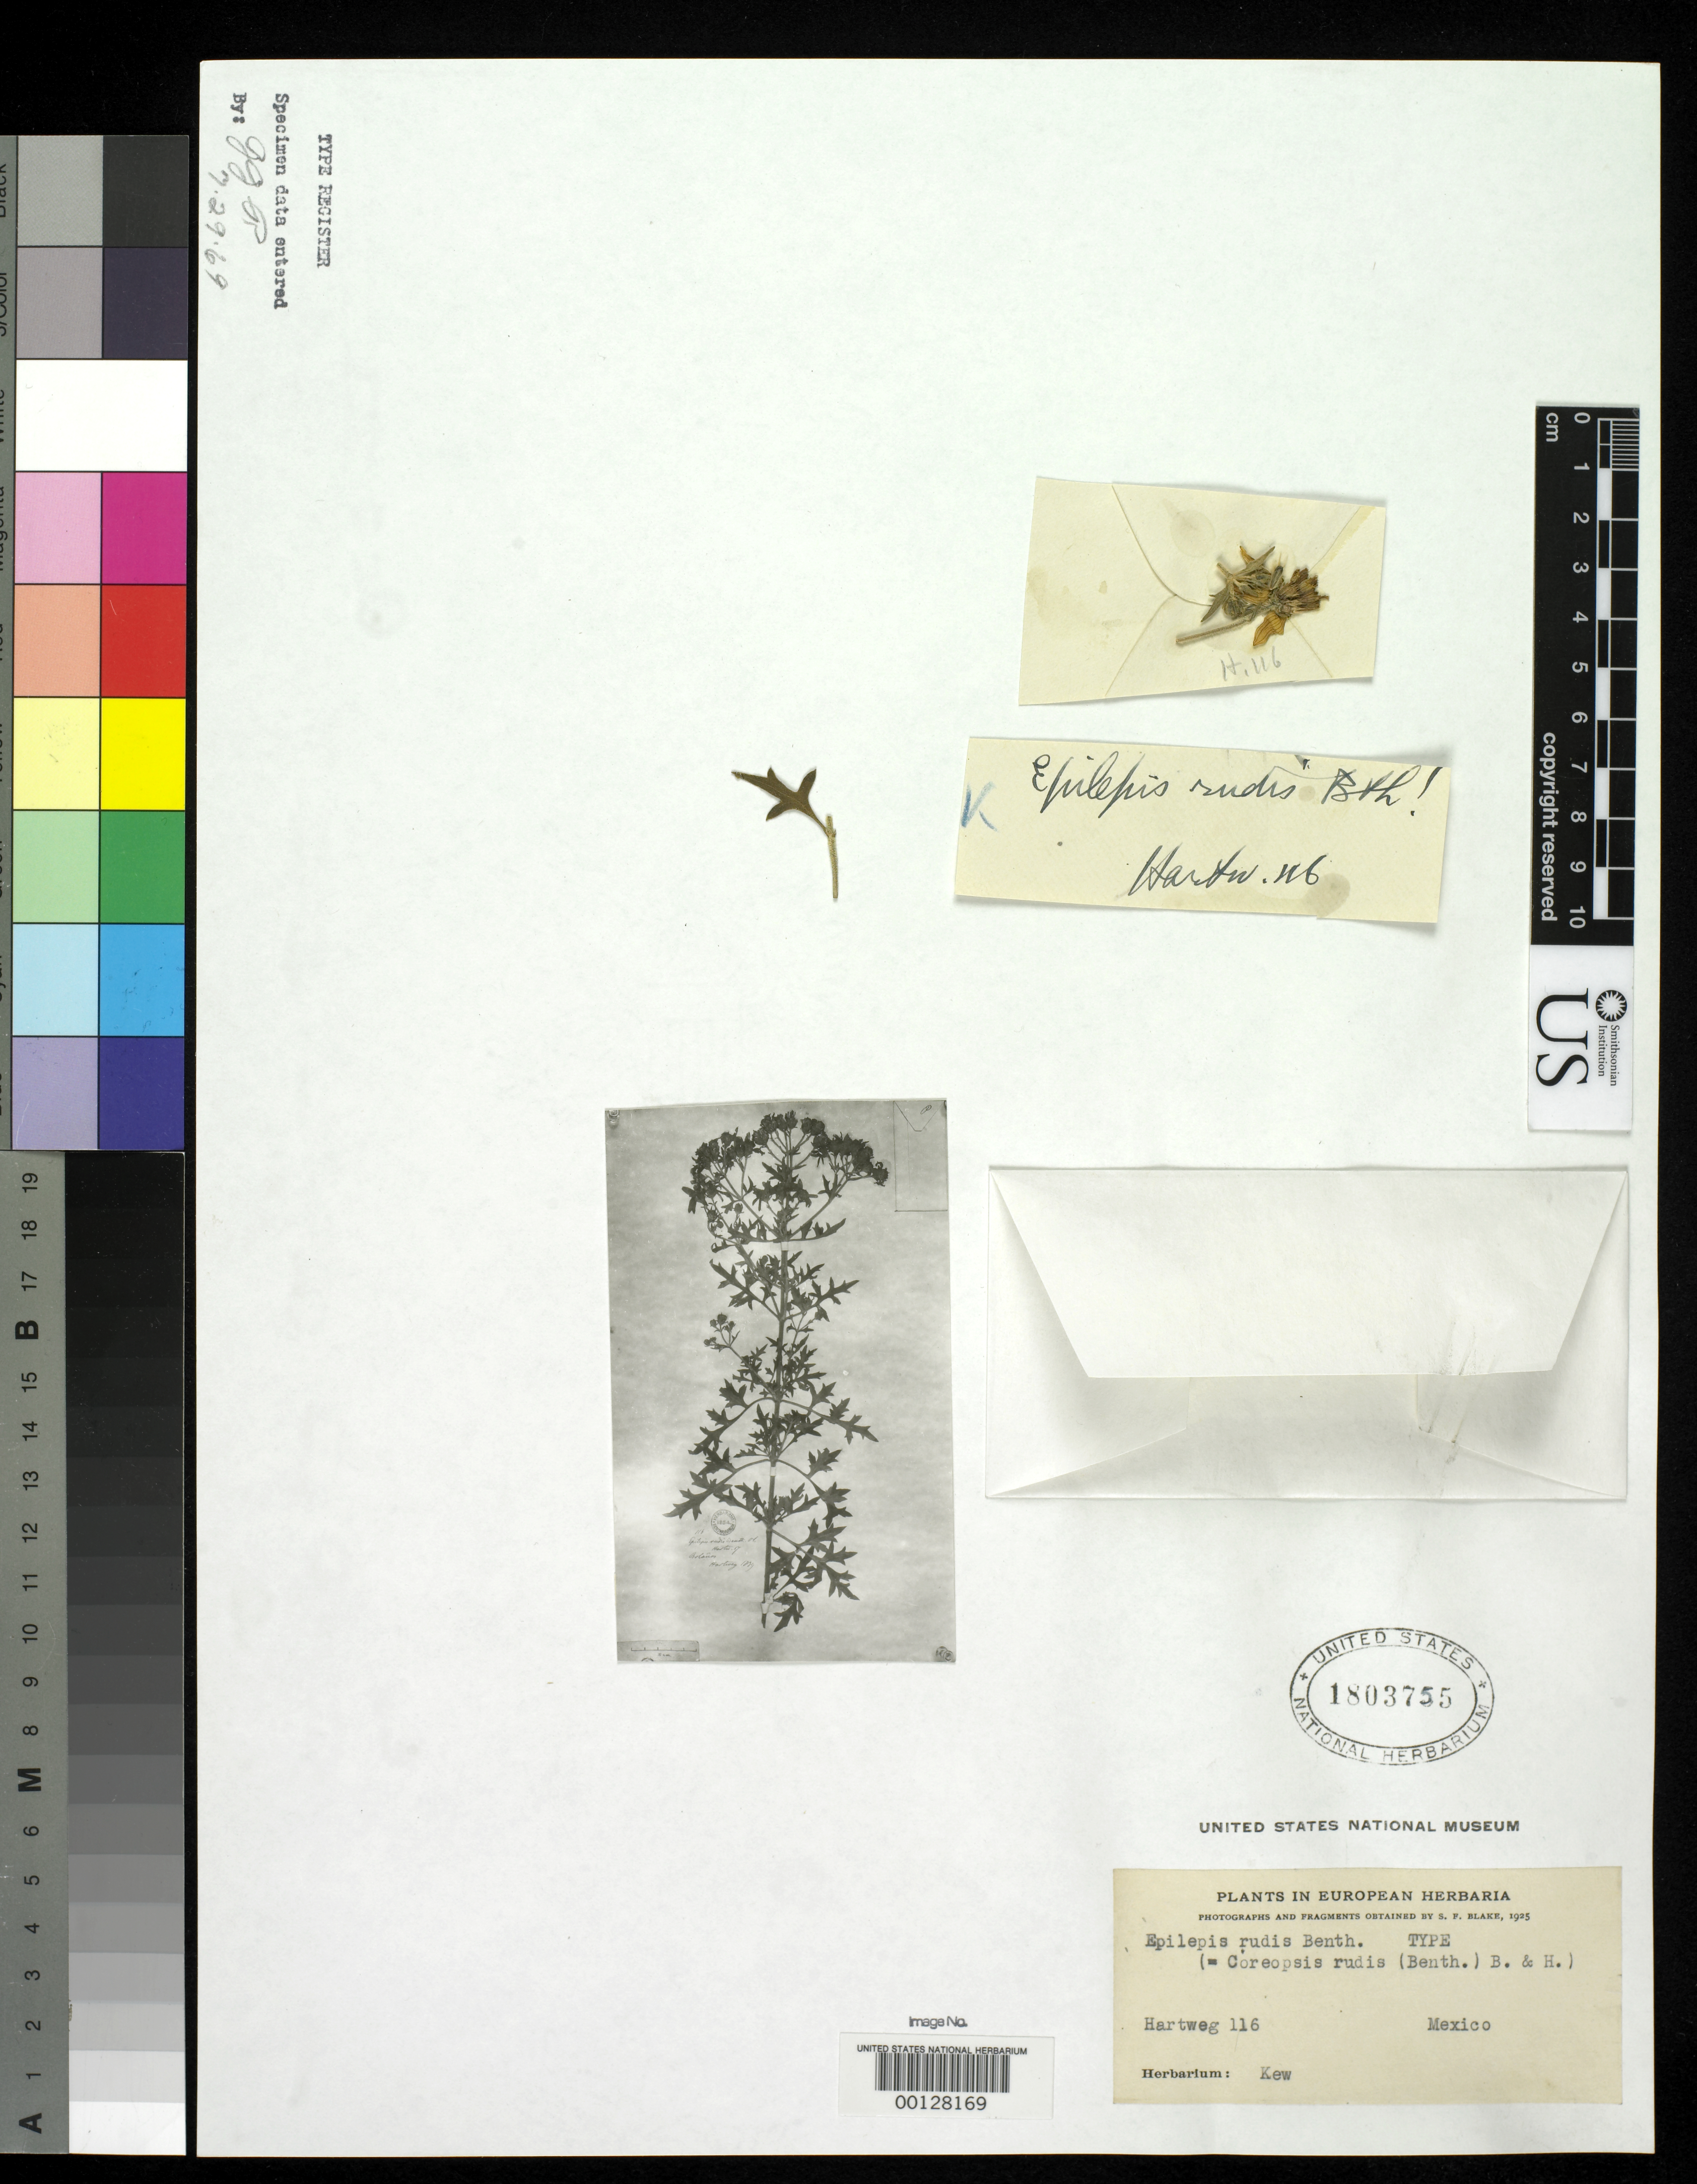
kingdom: Plantae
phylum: Tracheophyta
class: Magnoliopsida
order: Asterales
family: Asteraceae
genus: Epilepis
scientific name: Epilepis rudis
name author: Benth.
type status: Type Fragment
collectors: J. Hartweg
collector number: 116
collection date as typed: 1839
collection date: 1839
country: Mexico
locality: E of Monserrat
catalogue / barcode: US 1803755